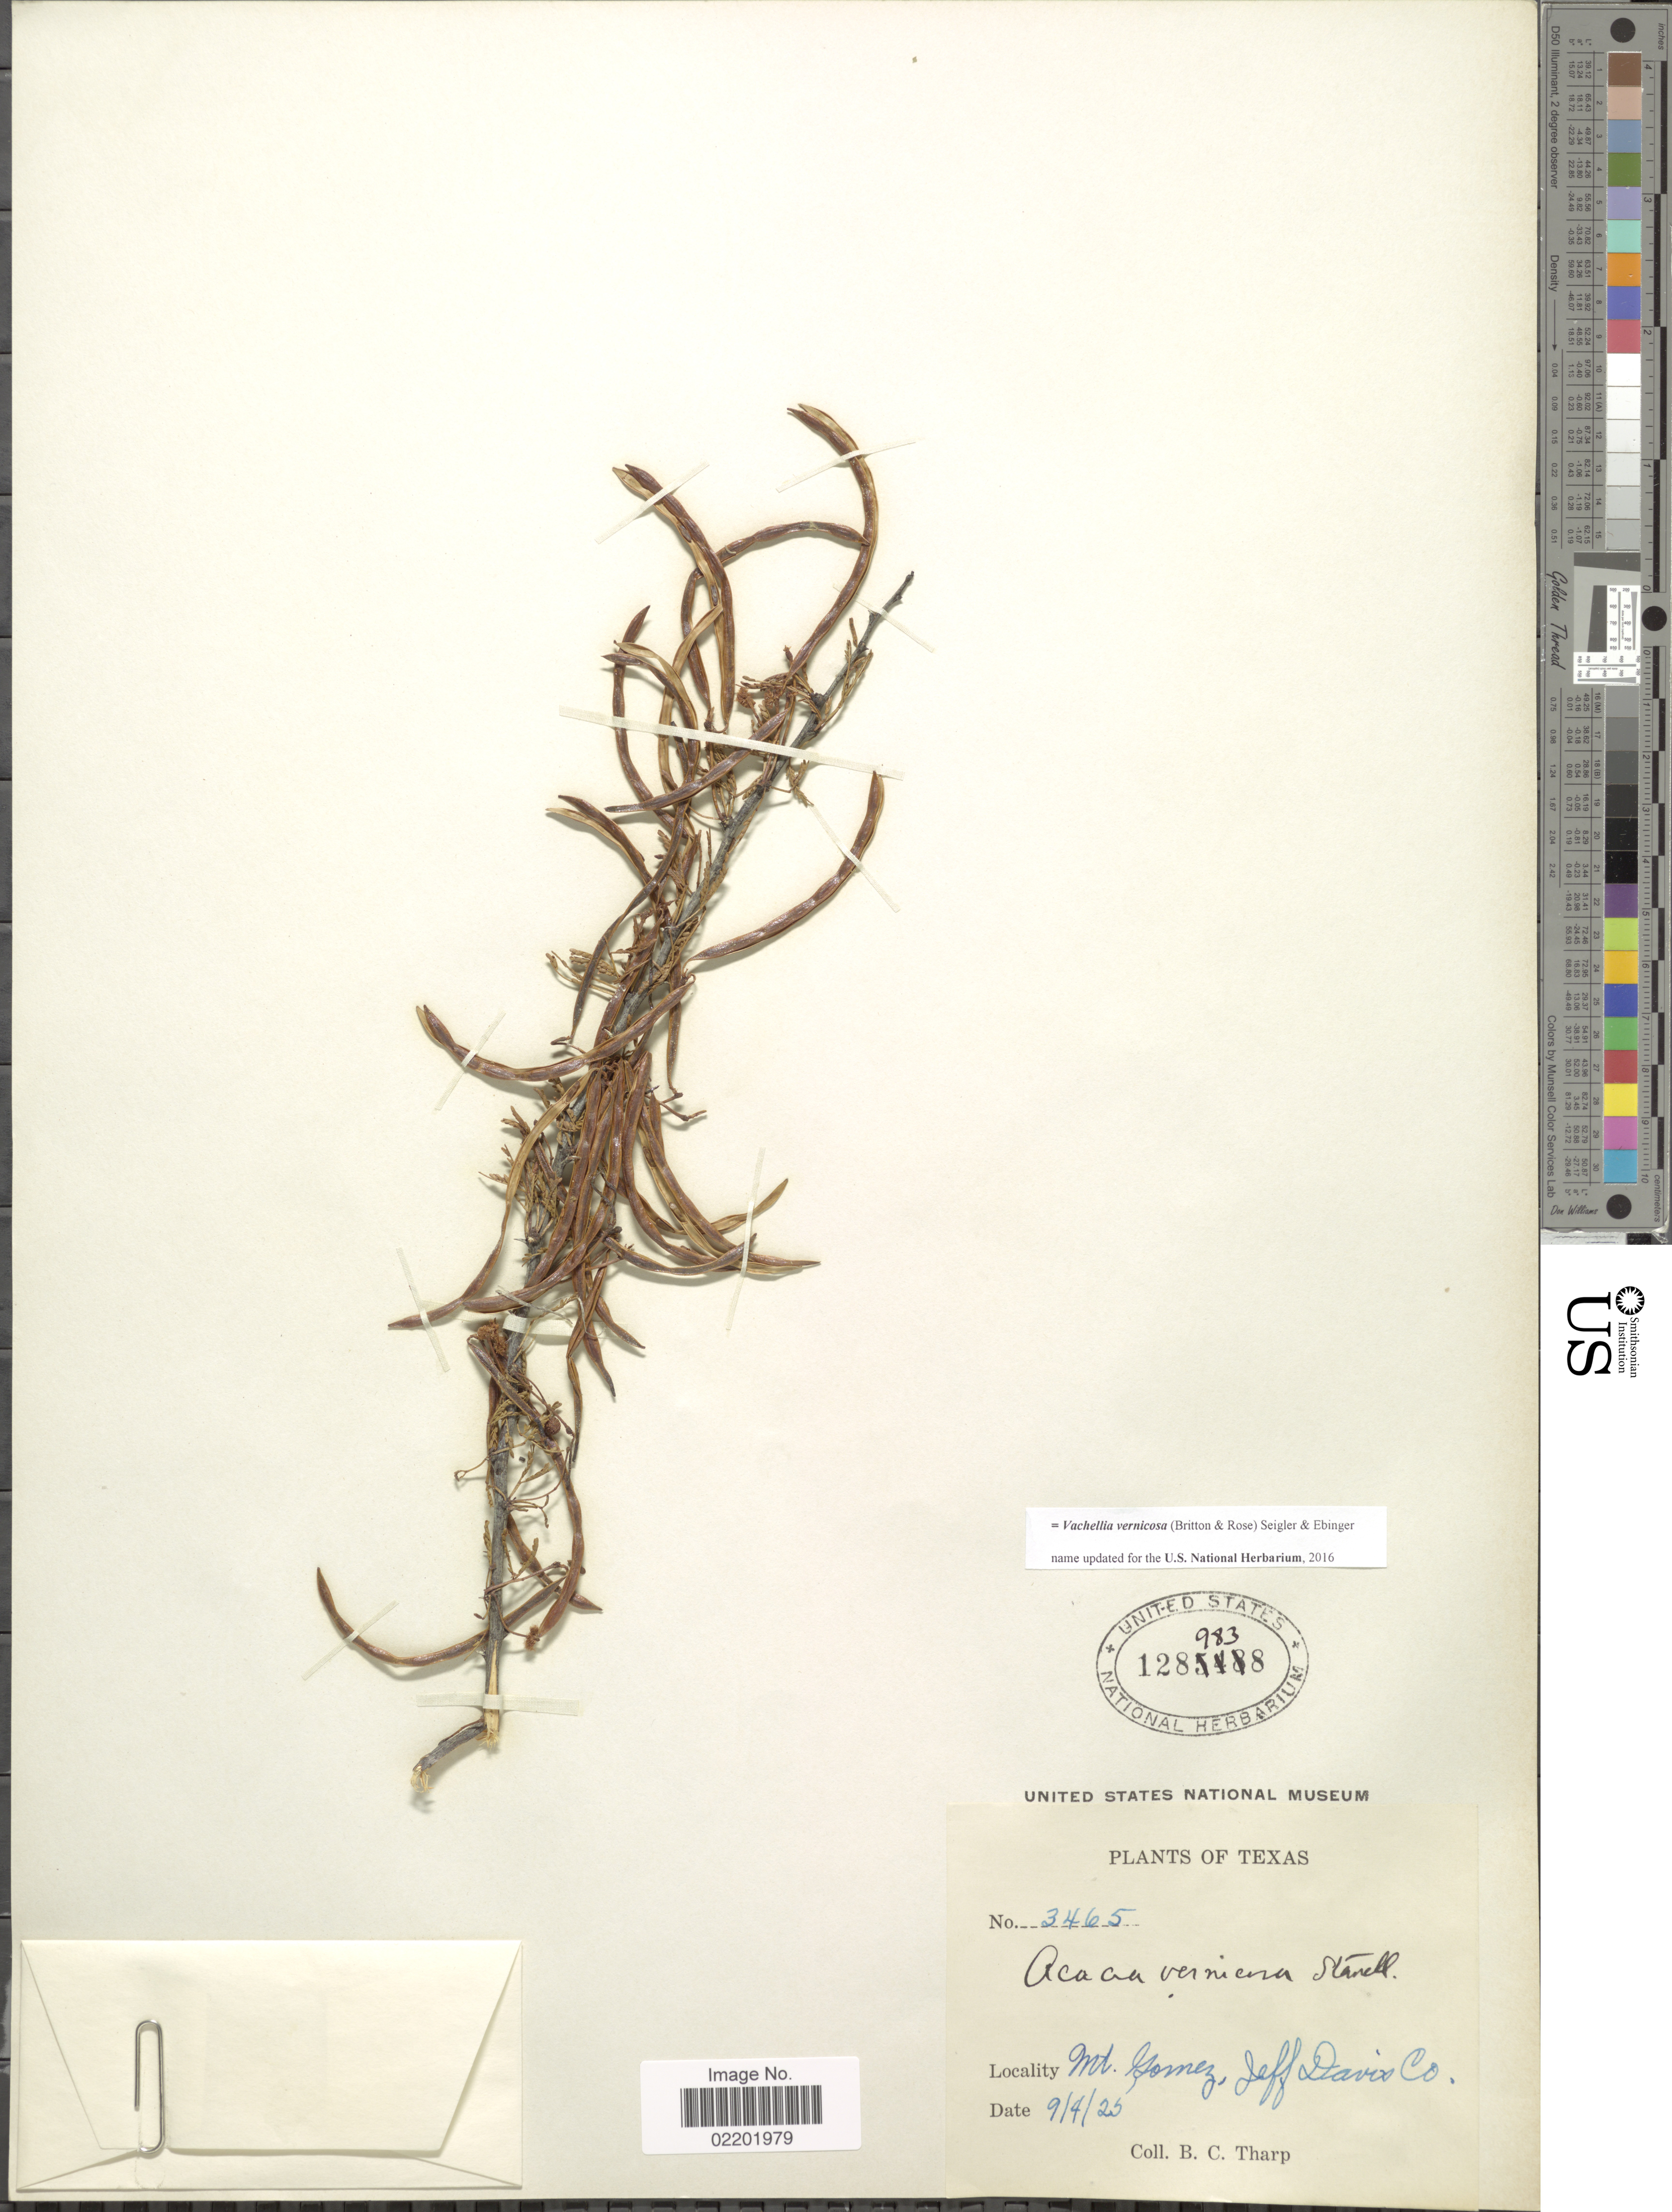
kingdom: Plantae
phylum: Tracheophyta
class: Magnoliopsida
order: Fabales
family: Fabaceae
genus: Vachellia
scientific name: Vachellia vernicosa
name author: (Britton & Rose) Seigler & Ebinger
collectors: B. C. Tharp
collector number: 3465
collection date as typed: Transcribed d/m/y: 4/9/25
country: United States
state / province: Texas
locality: Mt. Gomez, Jeff Davis Co.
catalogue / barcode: US 1289838